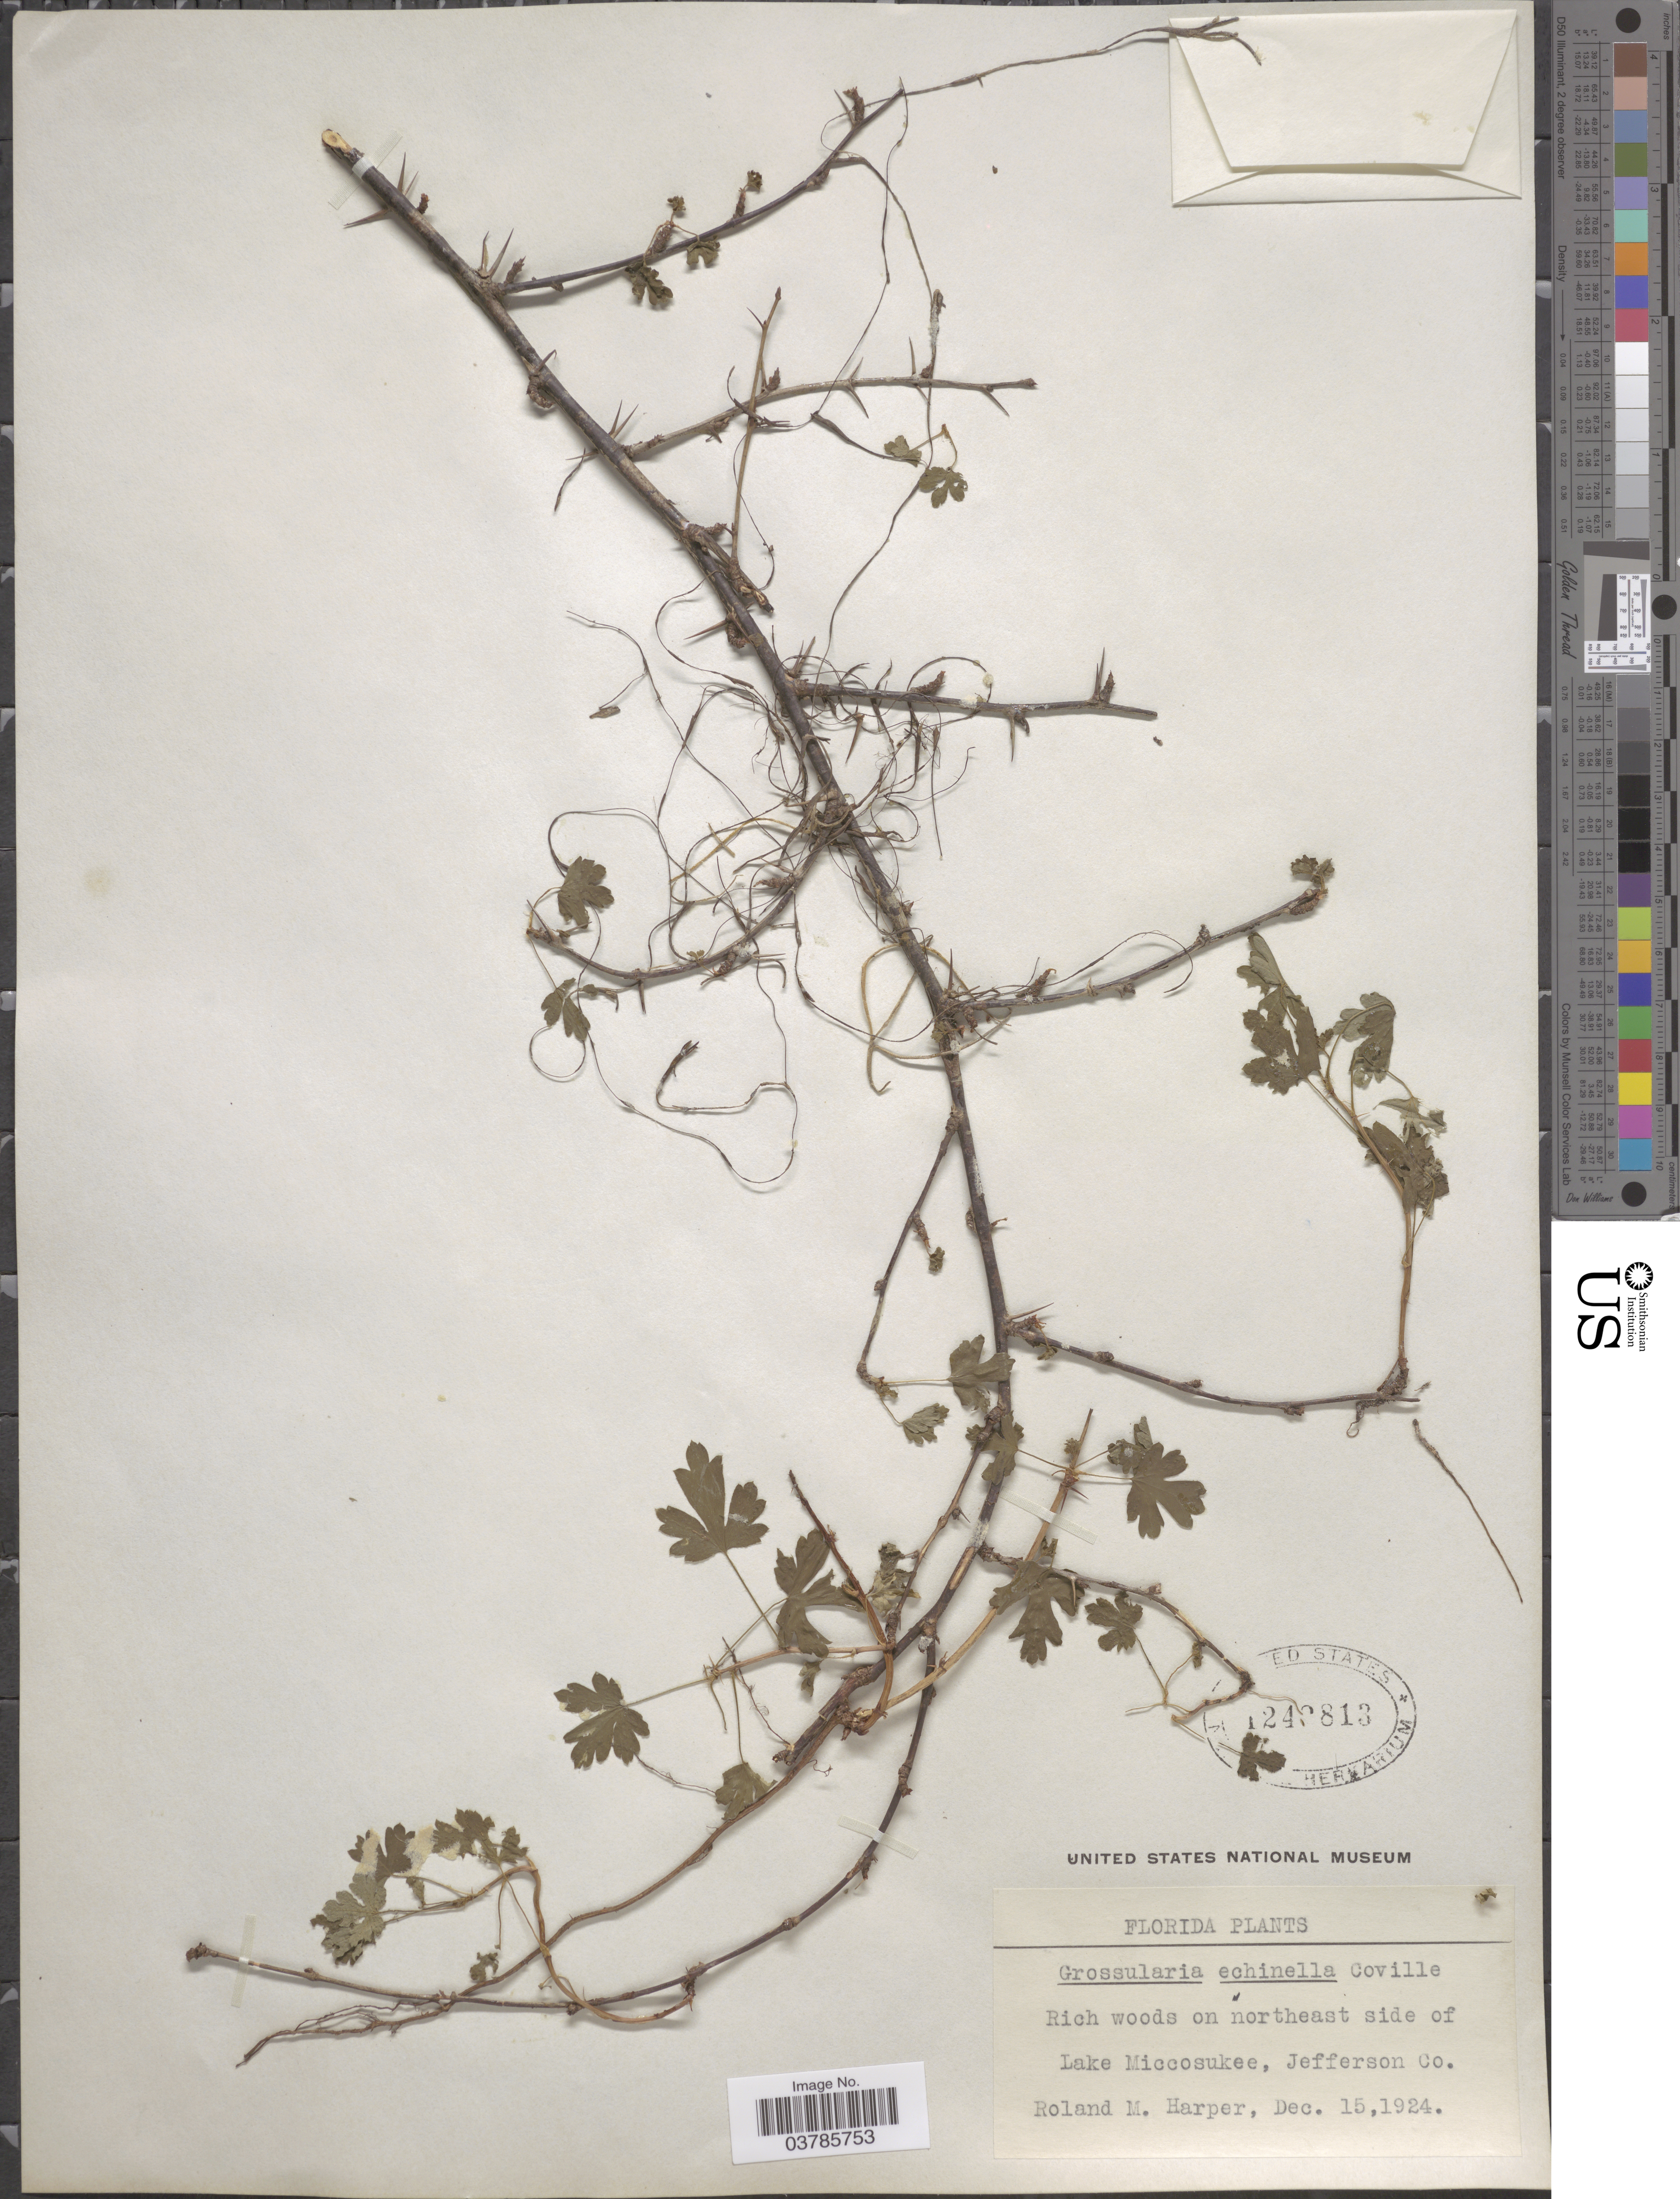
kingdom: Plantae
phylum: Tracheophyta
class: Magnoliopsida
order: Saxifragales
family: Grossulariaceae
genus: Ribes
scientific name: Ribes echinellum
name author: (Coville) Rehder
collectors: R. M. Harper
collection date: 1924-12-15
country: United States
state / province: Florida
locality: Rich woods on northeast side of Lake Miccosukee, Jefferson Co.